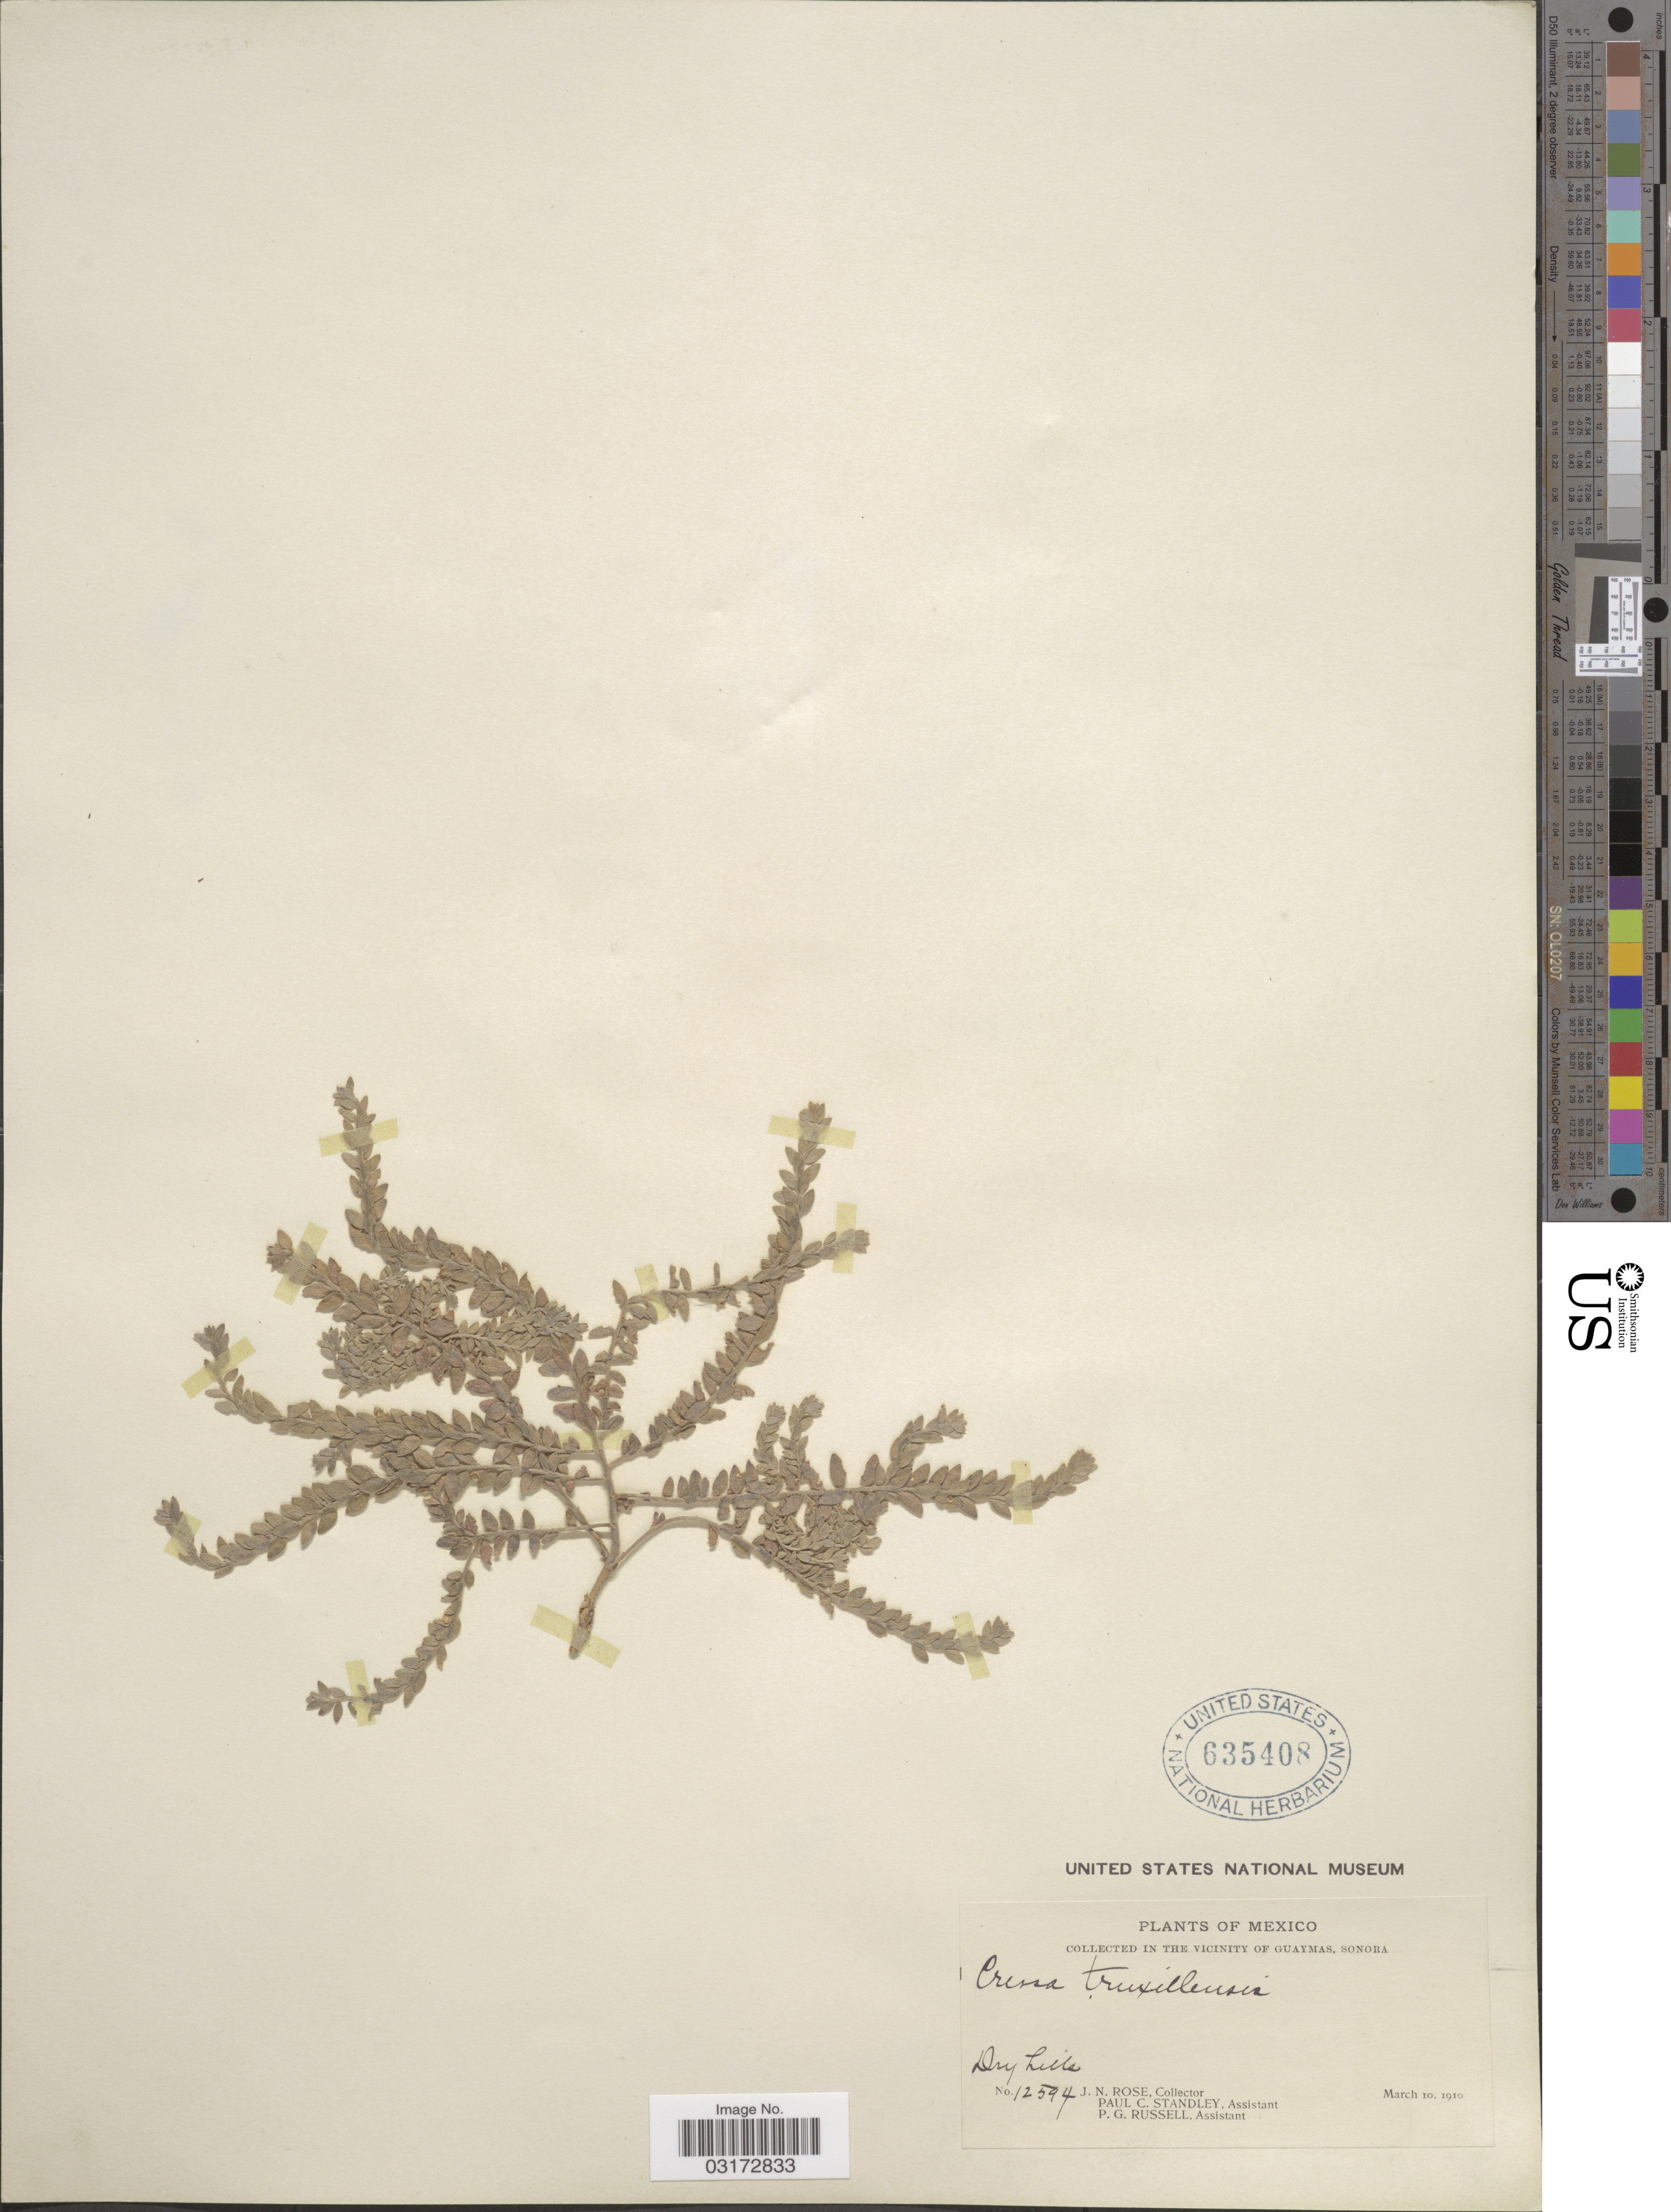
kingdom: Plantae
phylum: Tracheophyta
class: Magnoliopsida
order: Solanales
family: Convolvulaceae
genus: Cressa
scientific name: Cressa truxillensis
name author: Kunth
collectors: J. N. Rose, P. C. Standley & P. G. Russell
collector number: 12594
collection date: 1910-03-10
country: Mexico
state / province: Sonora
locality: In the vicinity of Guaymas.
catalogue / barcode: US 635408